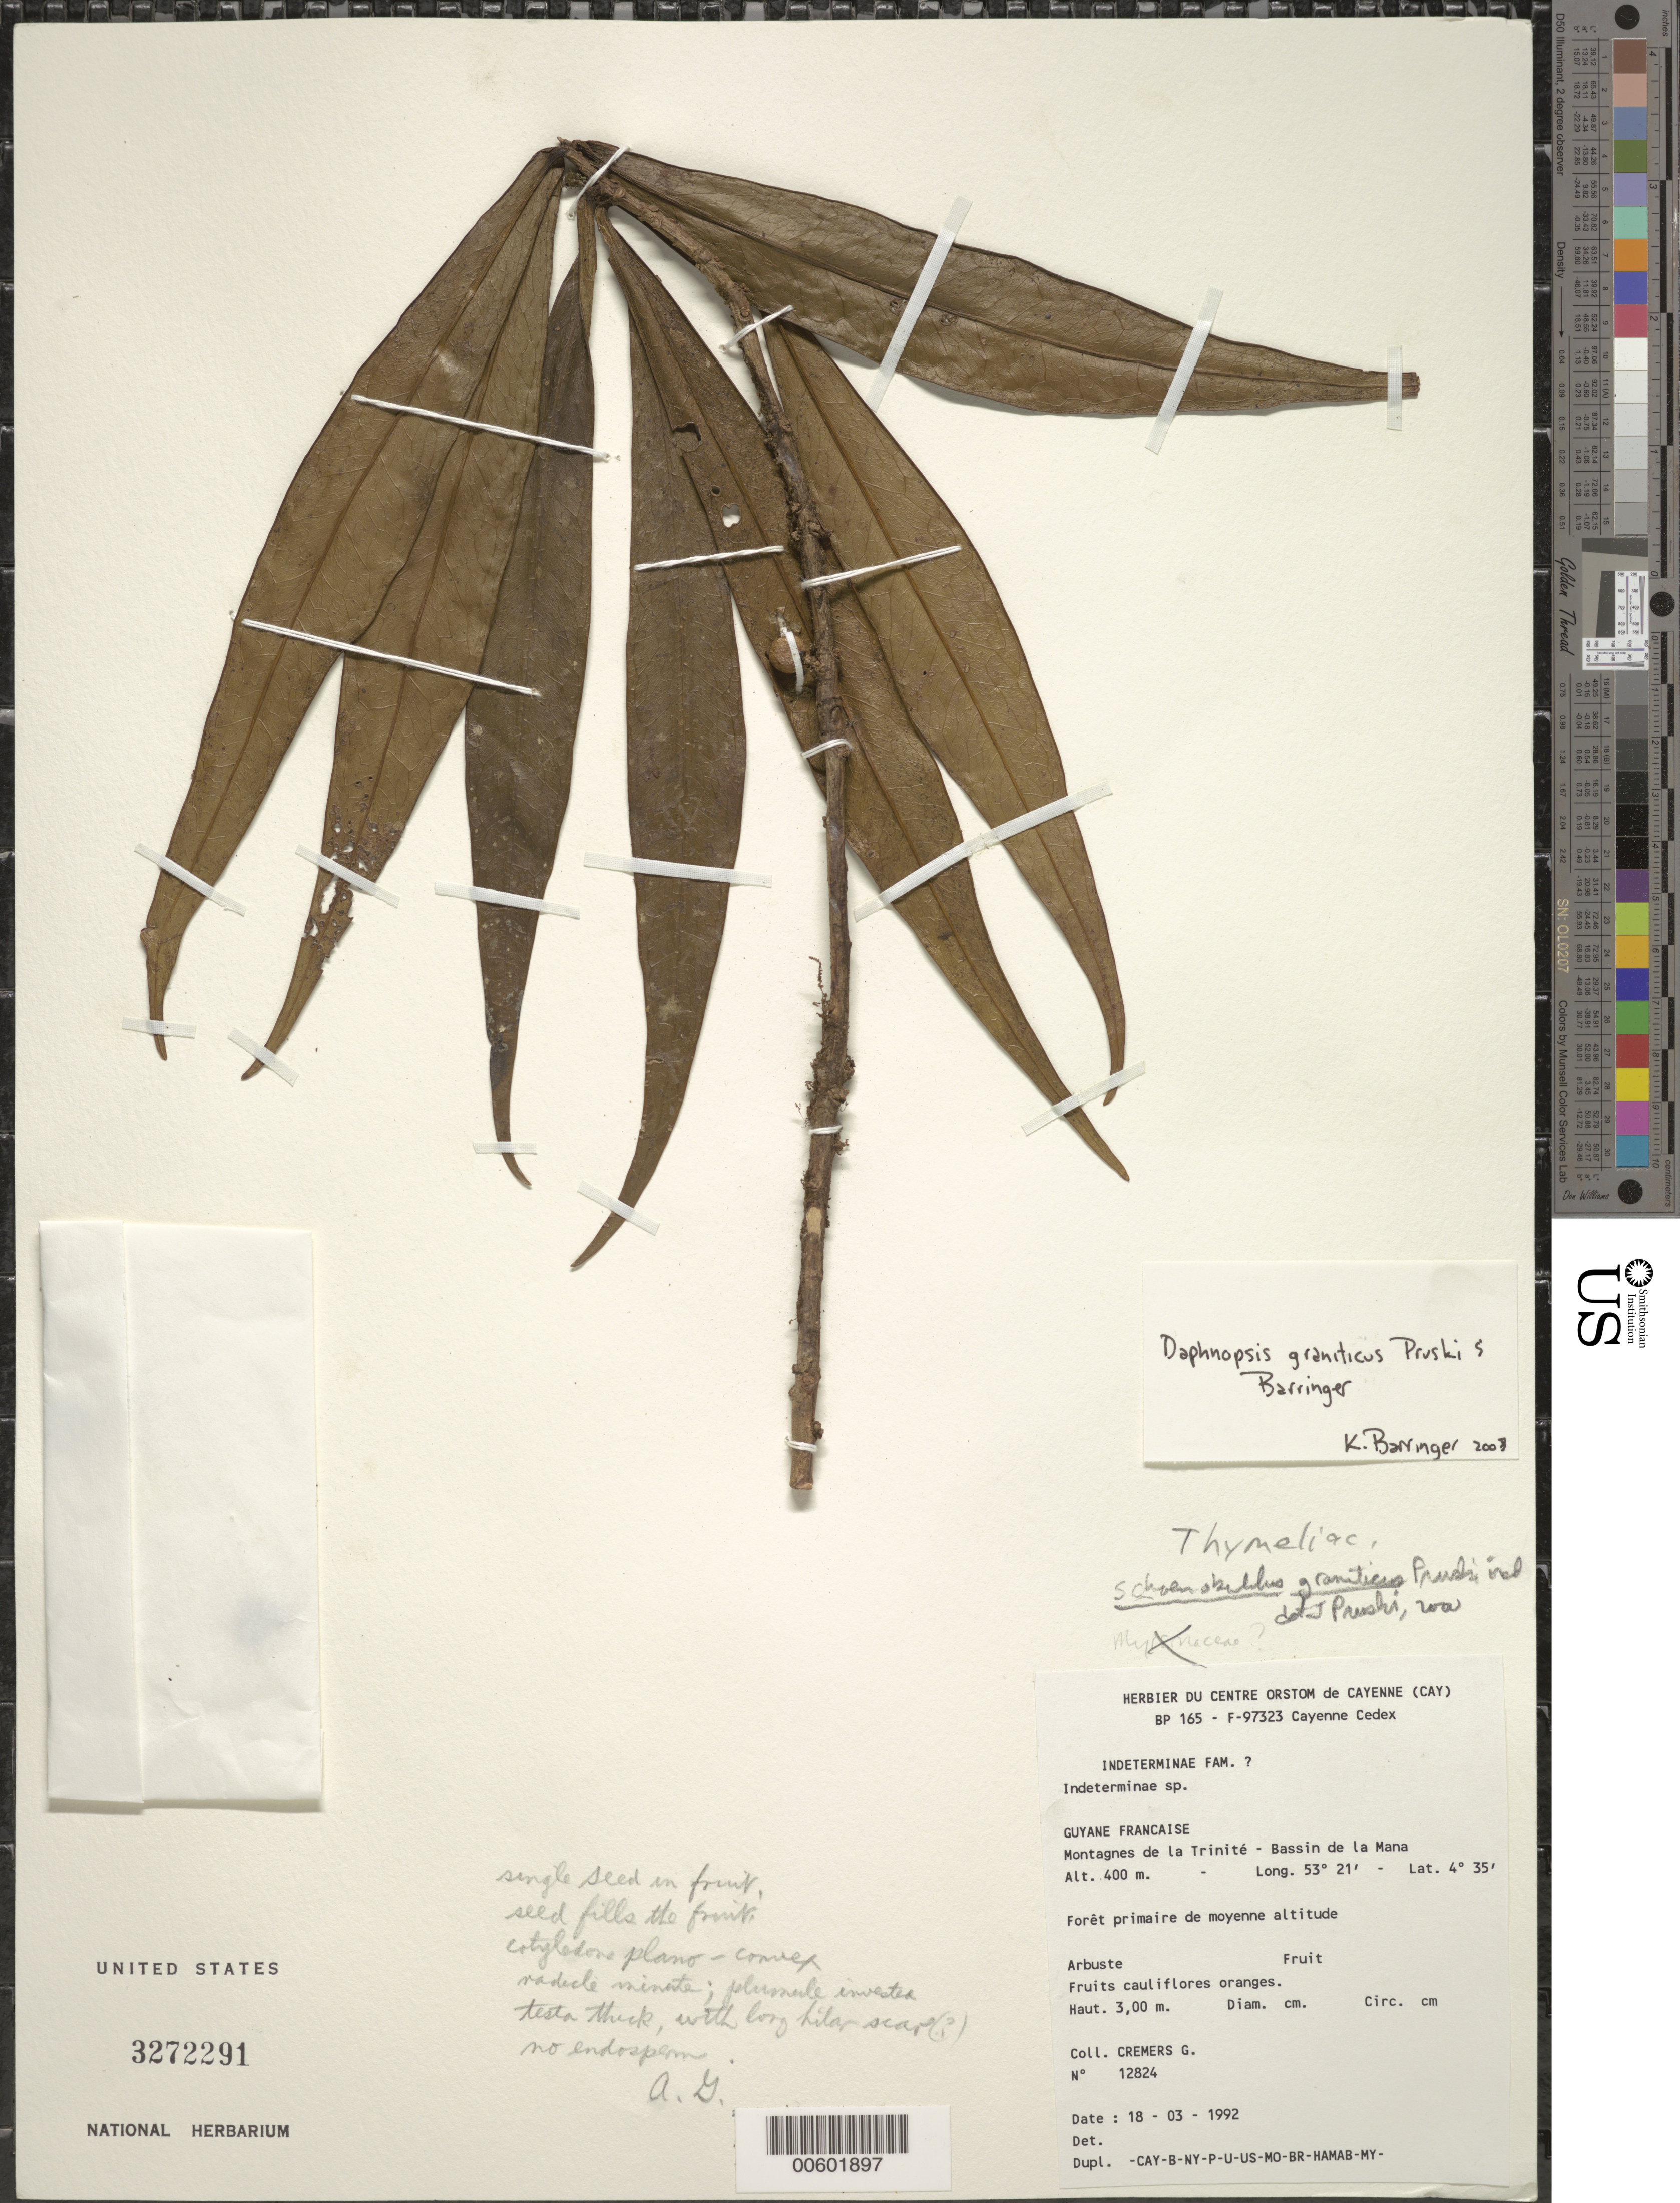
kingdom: Plantae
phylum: Tracheophyta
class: Magnoliopsida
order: Malvales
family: Thymelaeaceae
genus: Daphnopsis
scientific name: Daphnopsis granitica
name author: Pruski & Barringer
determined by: Barringer, K. A.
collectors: G. Cremers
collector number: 12824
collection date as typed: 18-Mar-92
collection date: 1992-03-18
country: French Guiana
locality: Montagnes de la Trinité, Bassin de la Mana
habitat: Forêt primaire de moyenne altitude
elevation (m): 400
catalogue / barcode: US 3272291